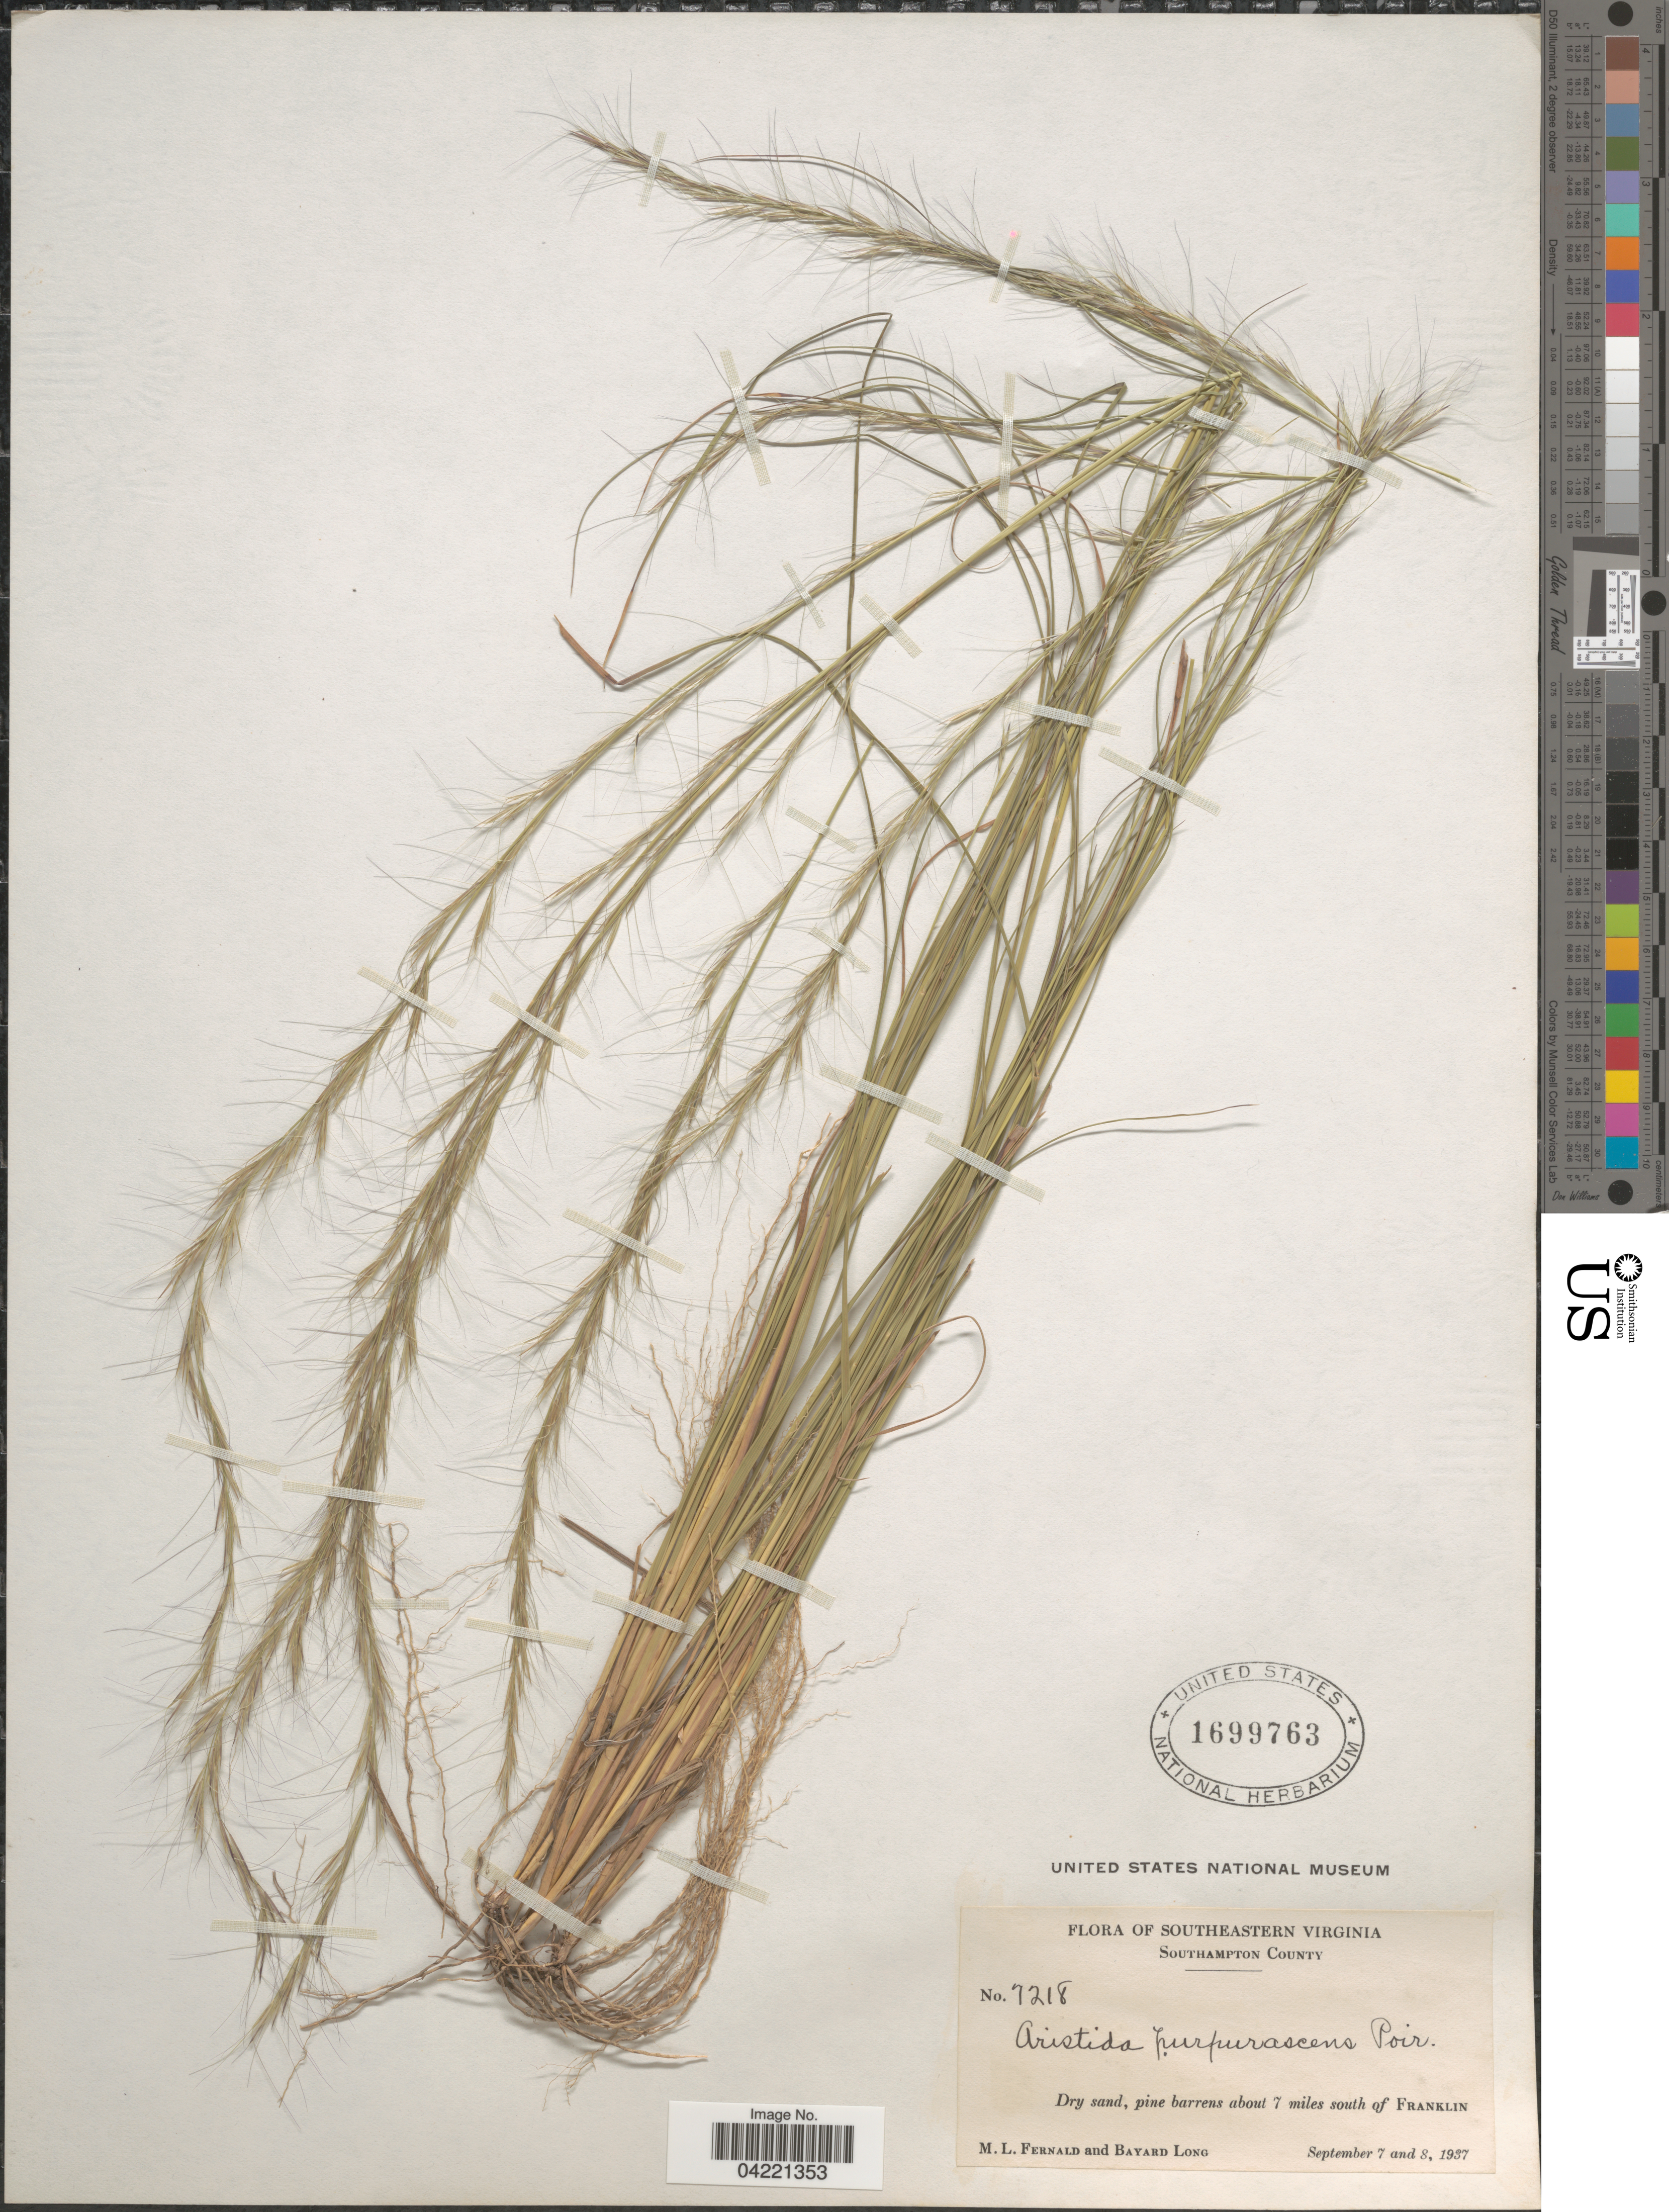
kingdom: Plantae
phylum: Tracheophyta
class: Liliopsida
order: Poales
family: Poaceae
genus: Aristida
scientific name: Aristida purpurascens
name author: Poir.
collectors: M. L. Fernald & B. Long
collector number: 7218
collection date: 1937-09-07/1937-09-08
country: United States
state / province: Virginia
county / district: Southampton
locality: Southeastern Virginia. Southampton County. Dry sand, pine barrens about 7 miles south of Franklin.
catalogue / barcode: US 1699763